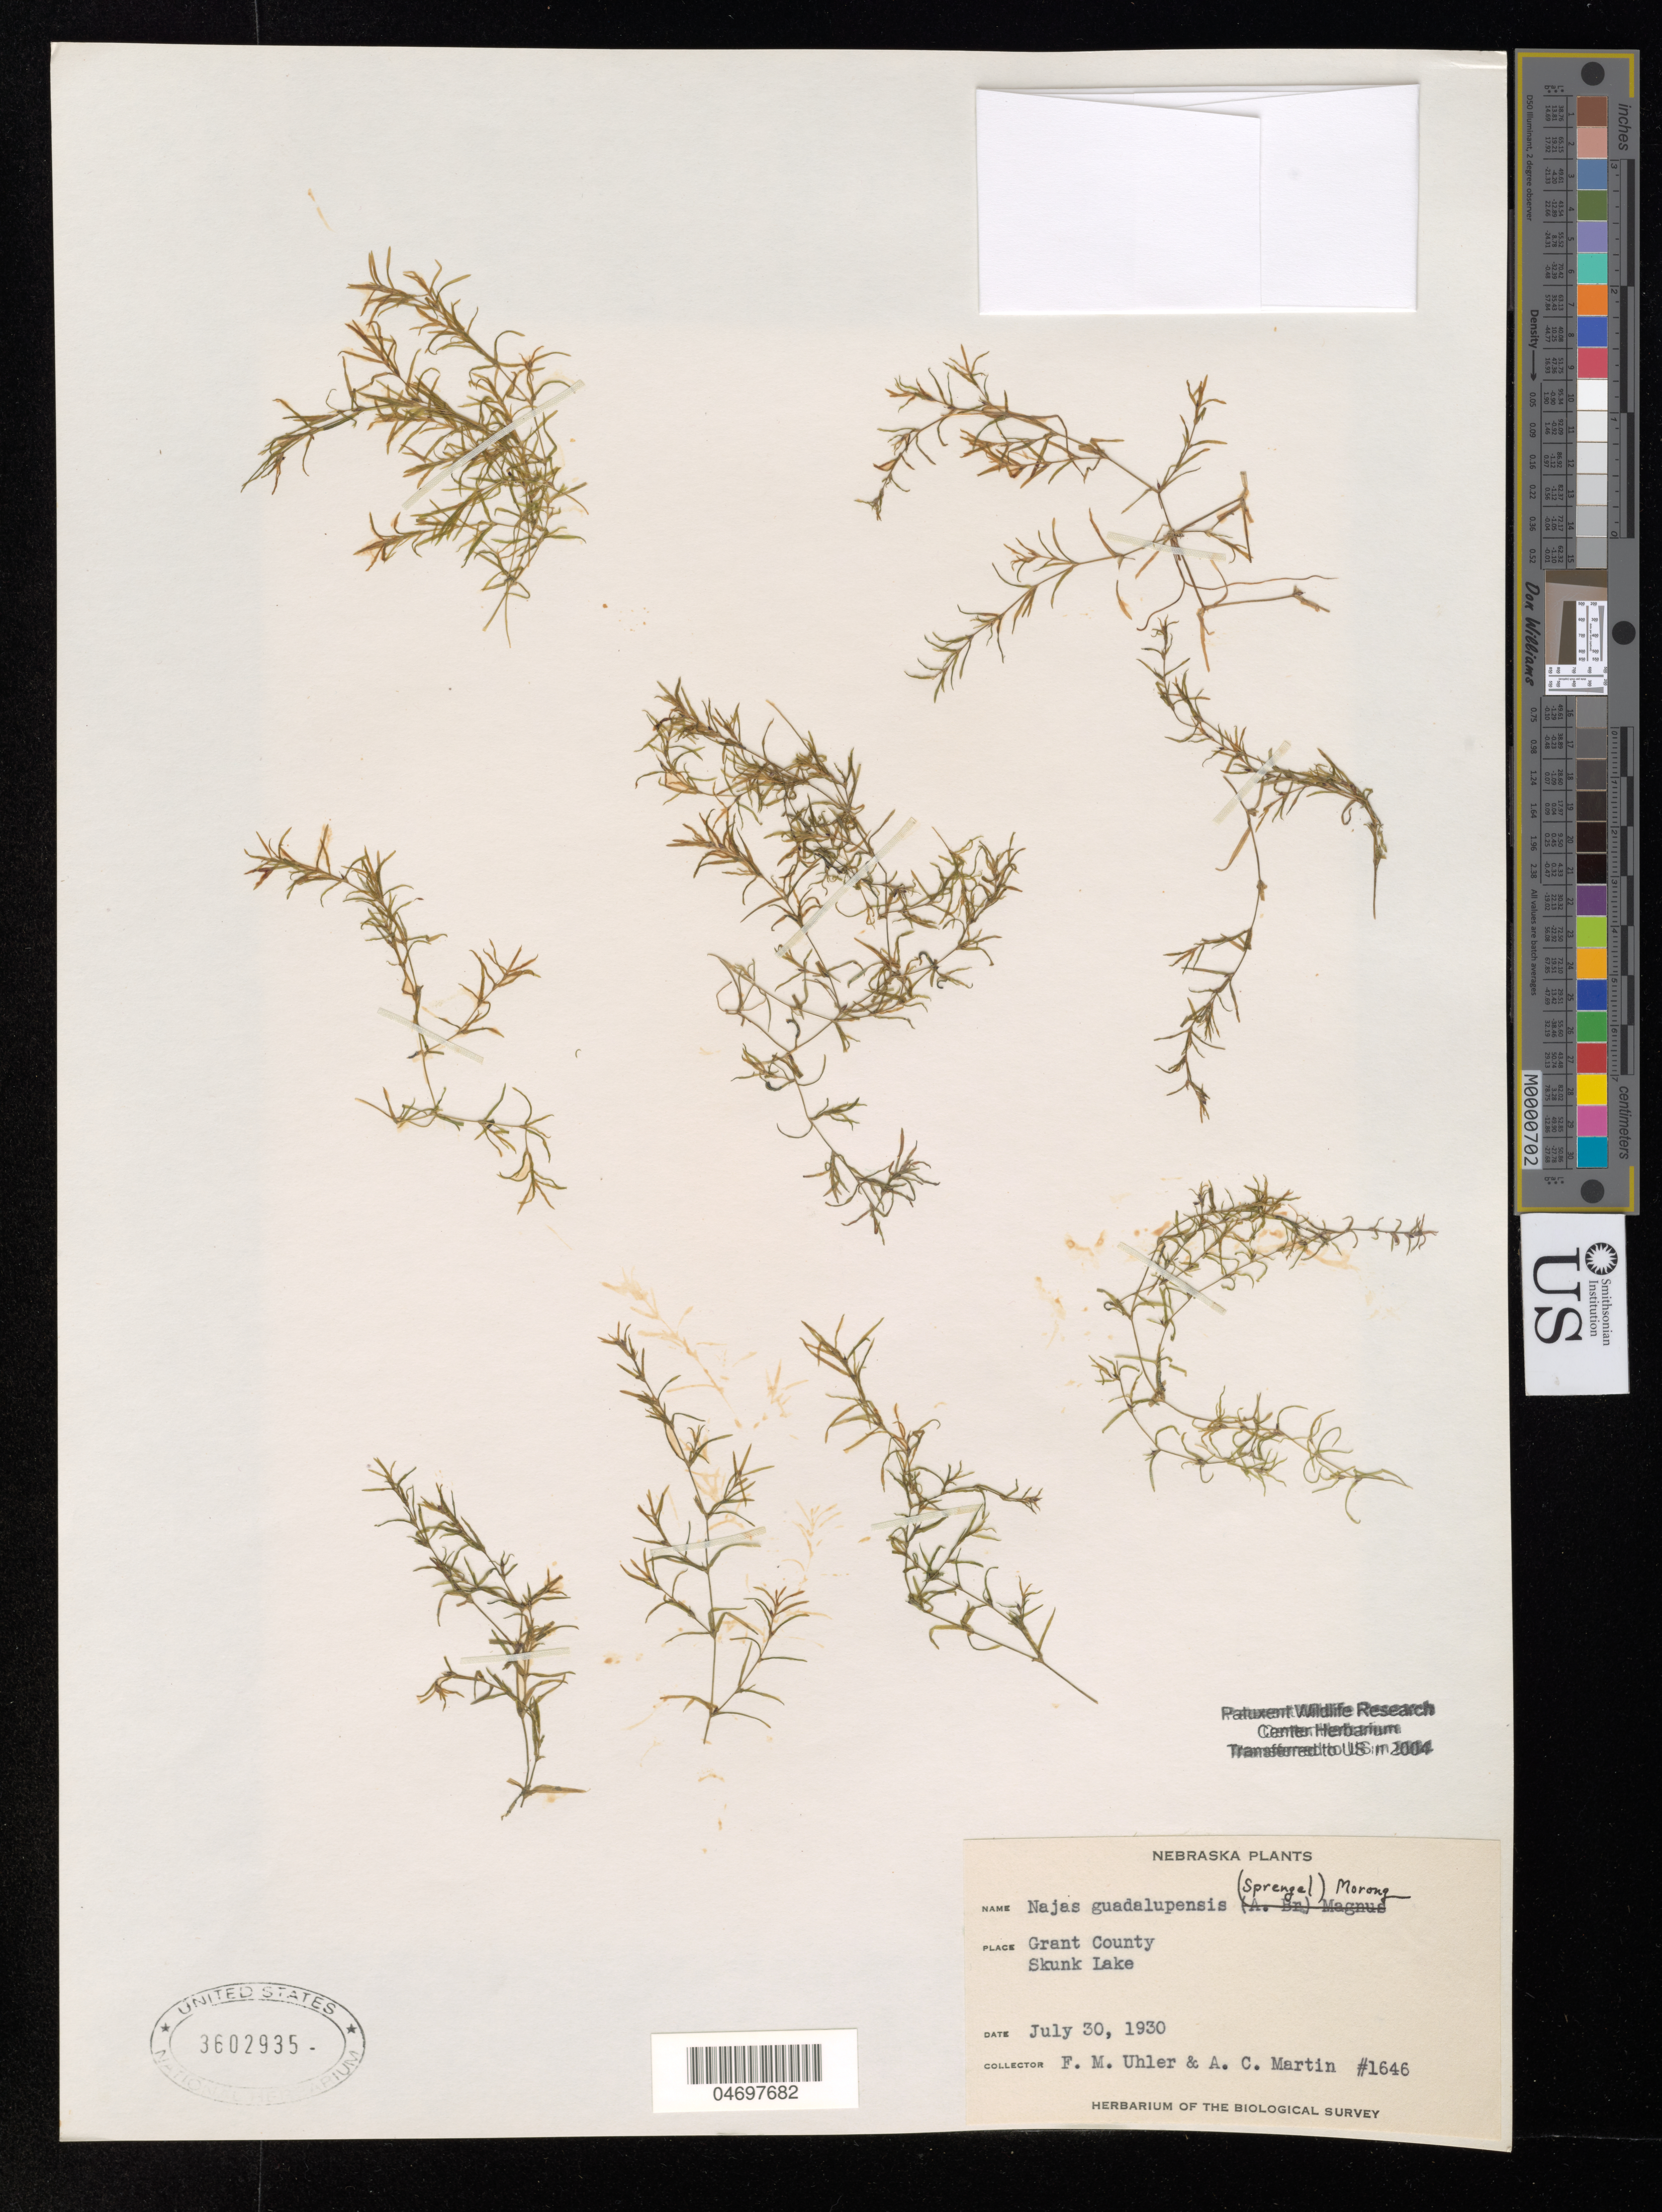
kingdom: Plantae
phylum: Tracheophyta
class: Liliopsida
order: Alismatales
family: Hydrocharitaceae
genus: Najas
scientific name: Najas guadalupensis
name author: (Spreng.) Magnus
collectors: F. M. Uhler & A. C. Martin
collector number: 1646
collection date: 1930-07-30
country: United States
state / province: Nebraska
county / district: Grant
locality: Skunk Lake,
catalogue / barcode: US 3602935